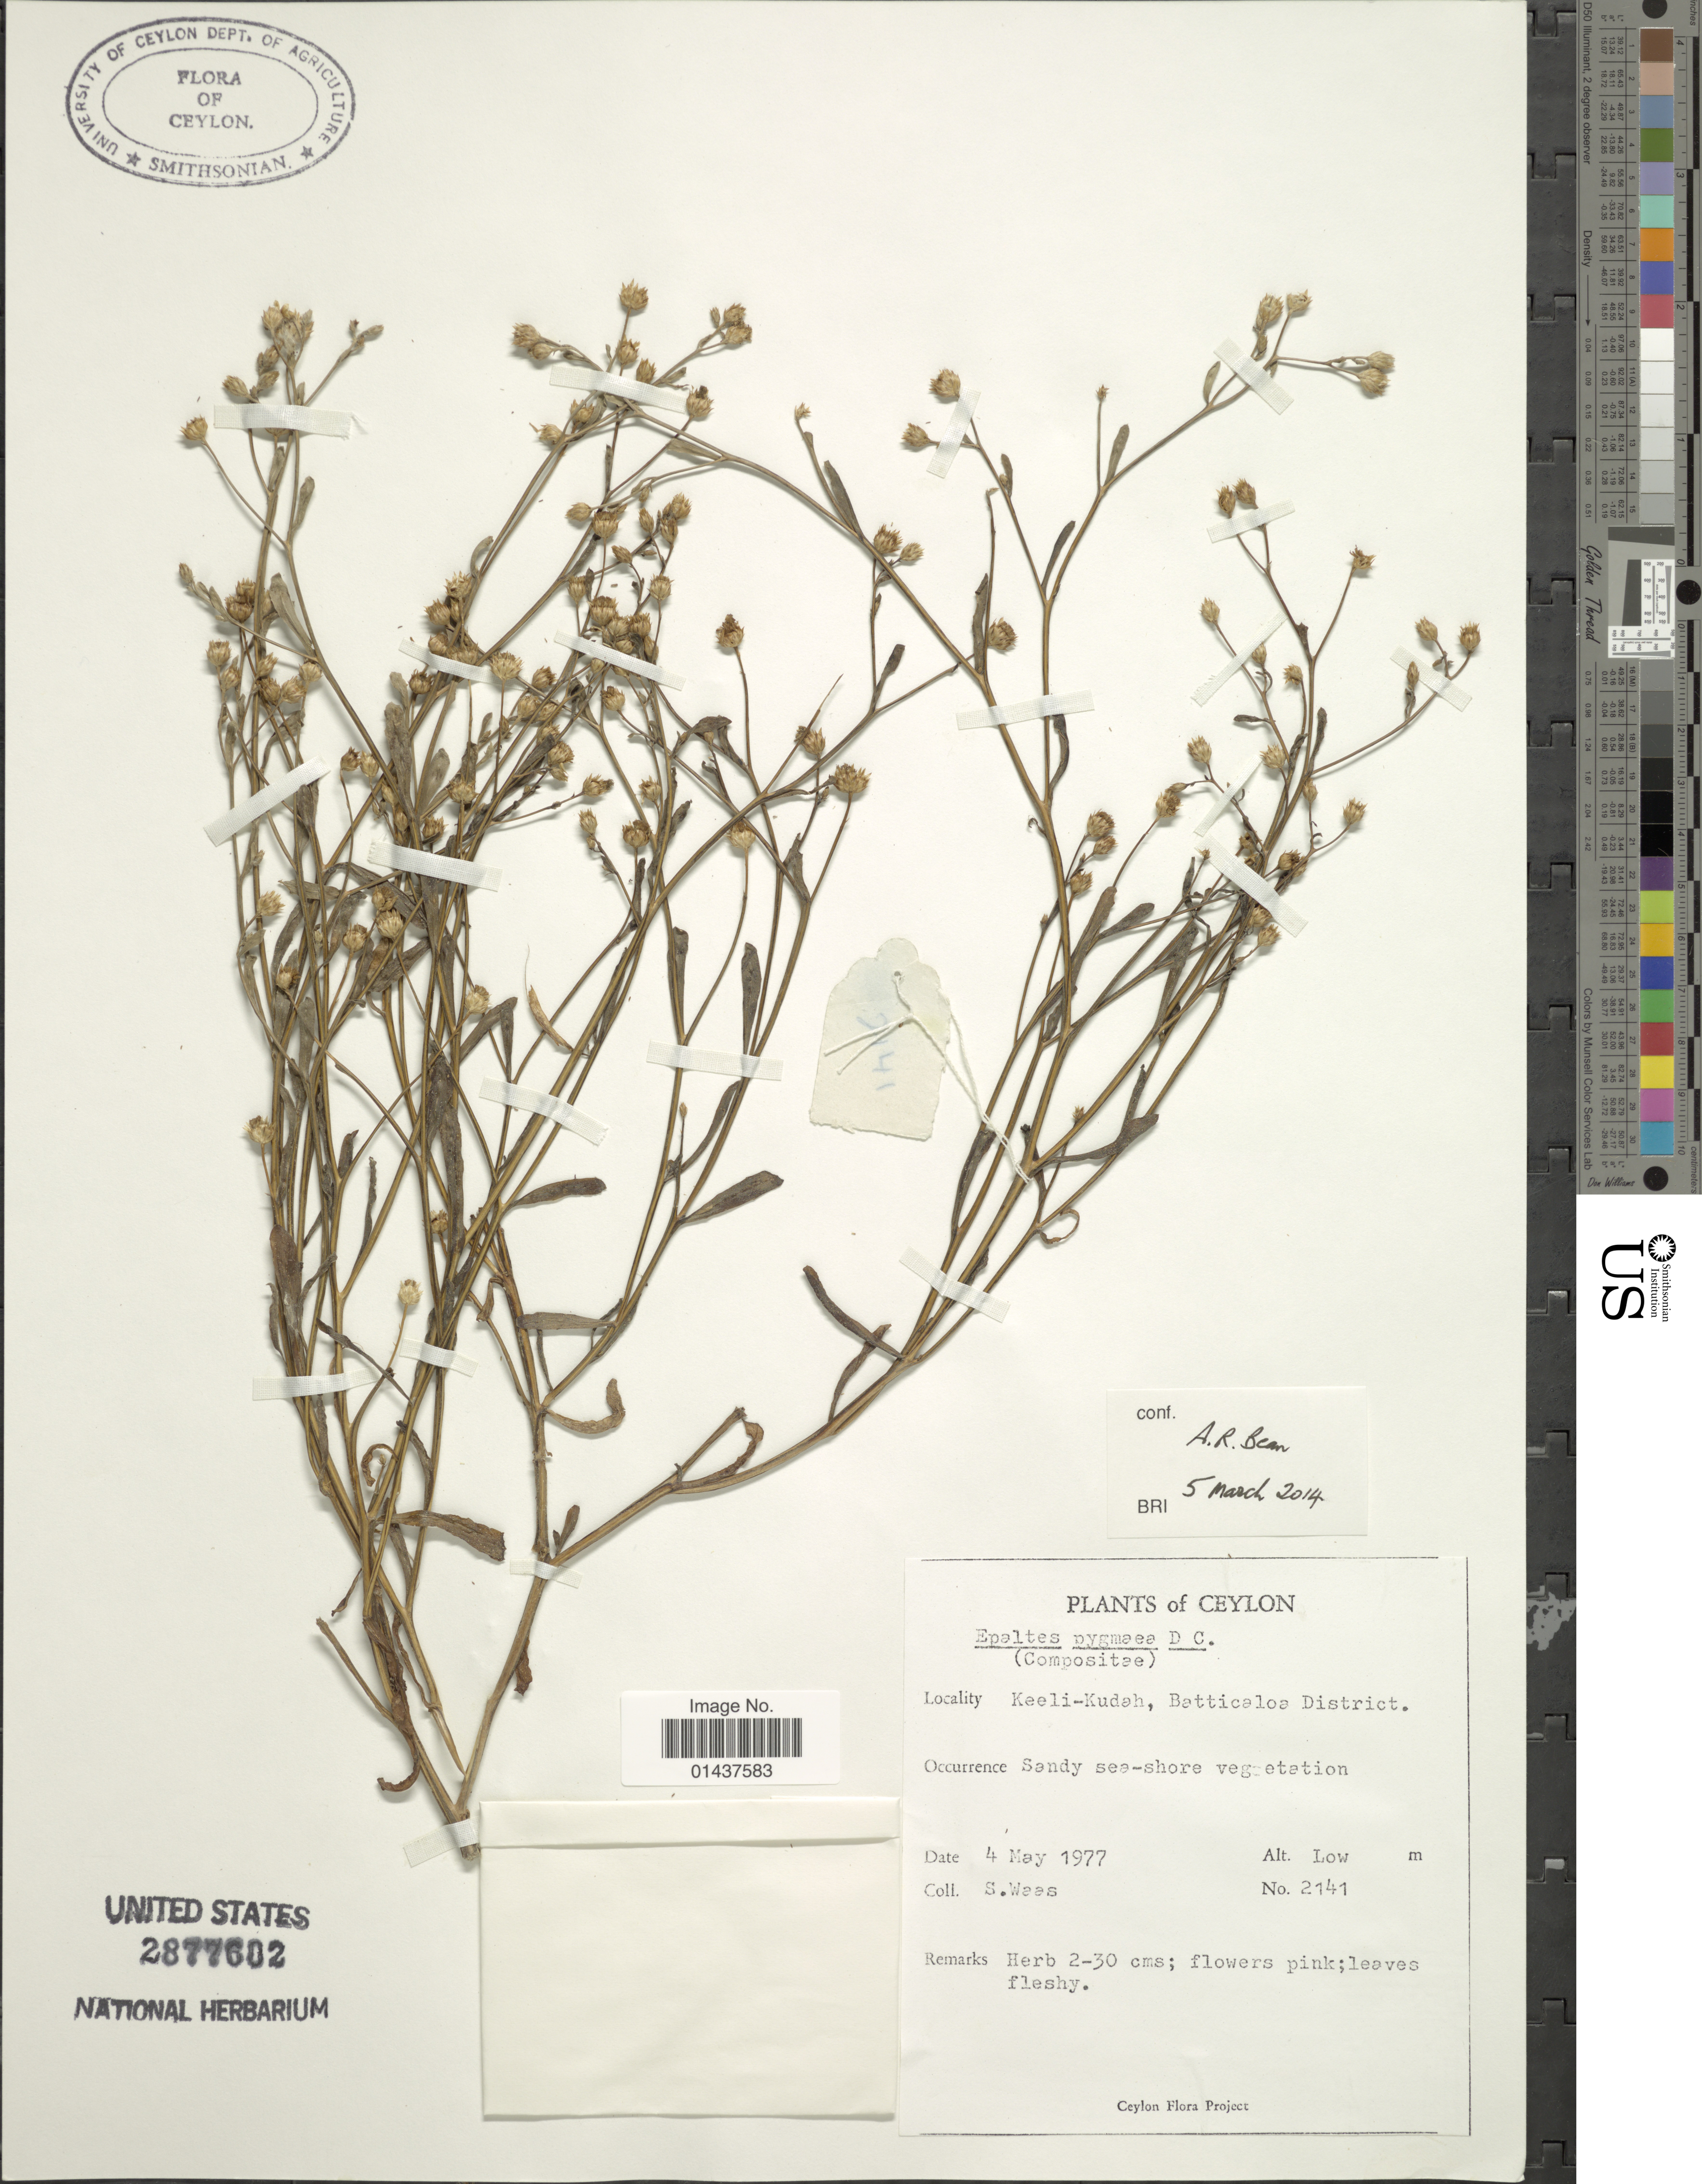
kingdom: Plantae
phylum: Tracheophyta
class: Magnoliopsida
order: Asterales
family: Asteraceae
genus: Epaltes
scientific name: Epaltes pygmaea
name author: DC.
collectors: S. Waas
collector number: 2141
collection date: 1977-05-04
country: Sri Lanka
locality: Ceylon, Keeli-Kudah, Batticaloa District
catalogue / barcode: US 2877602